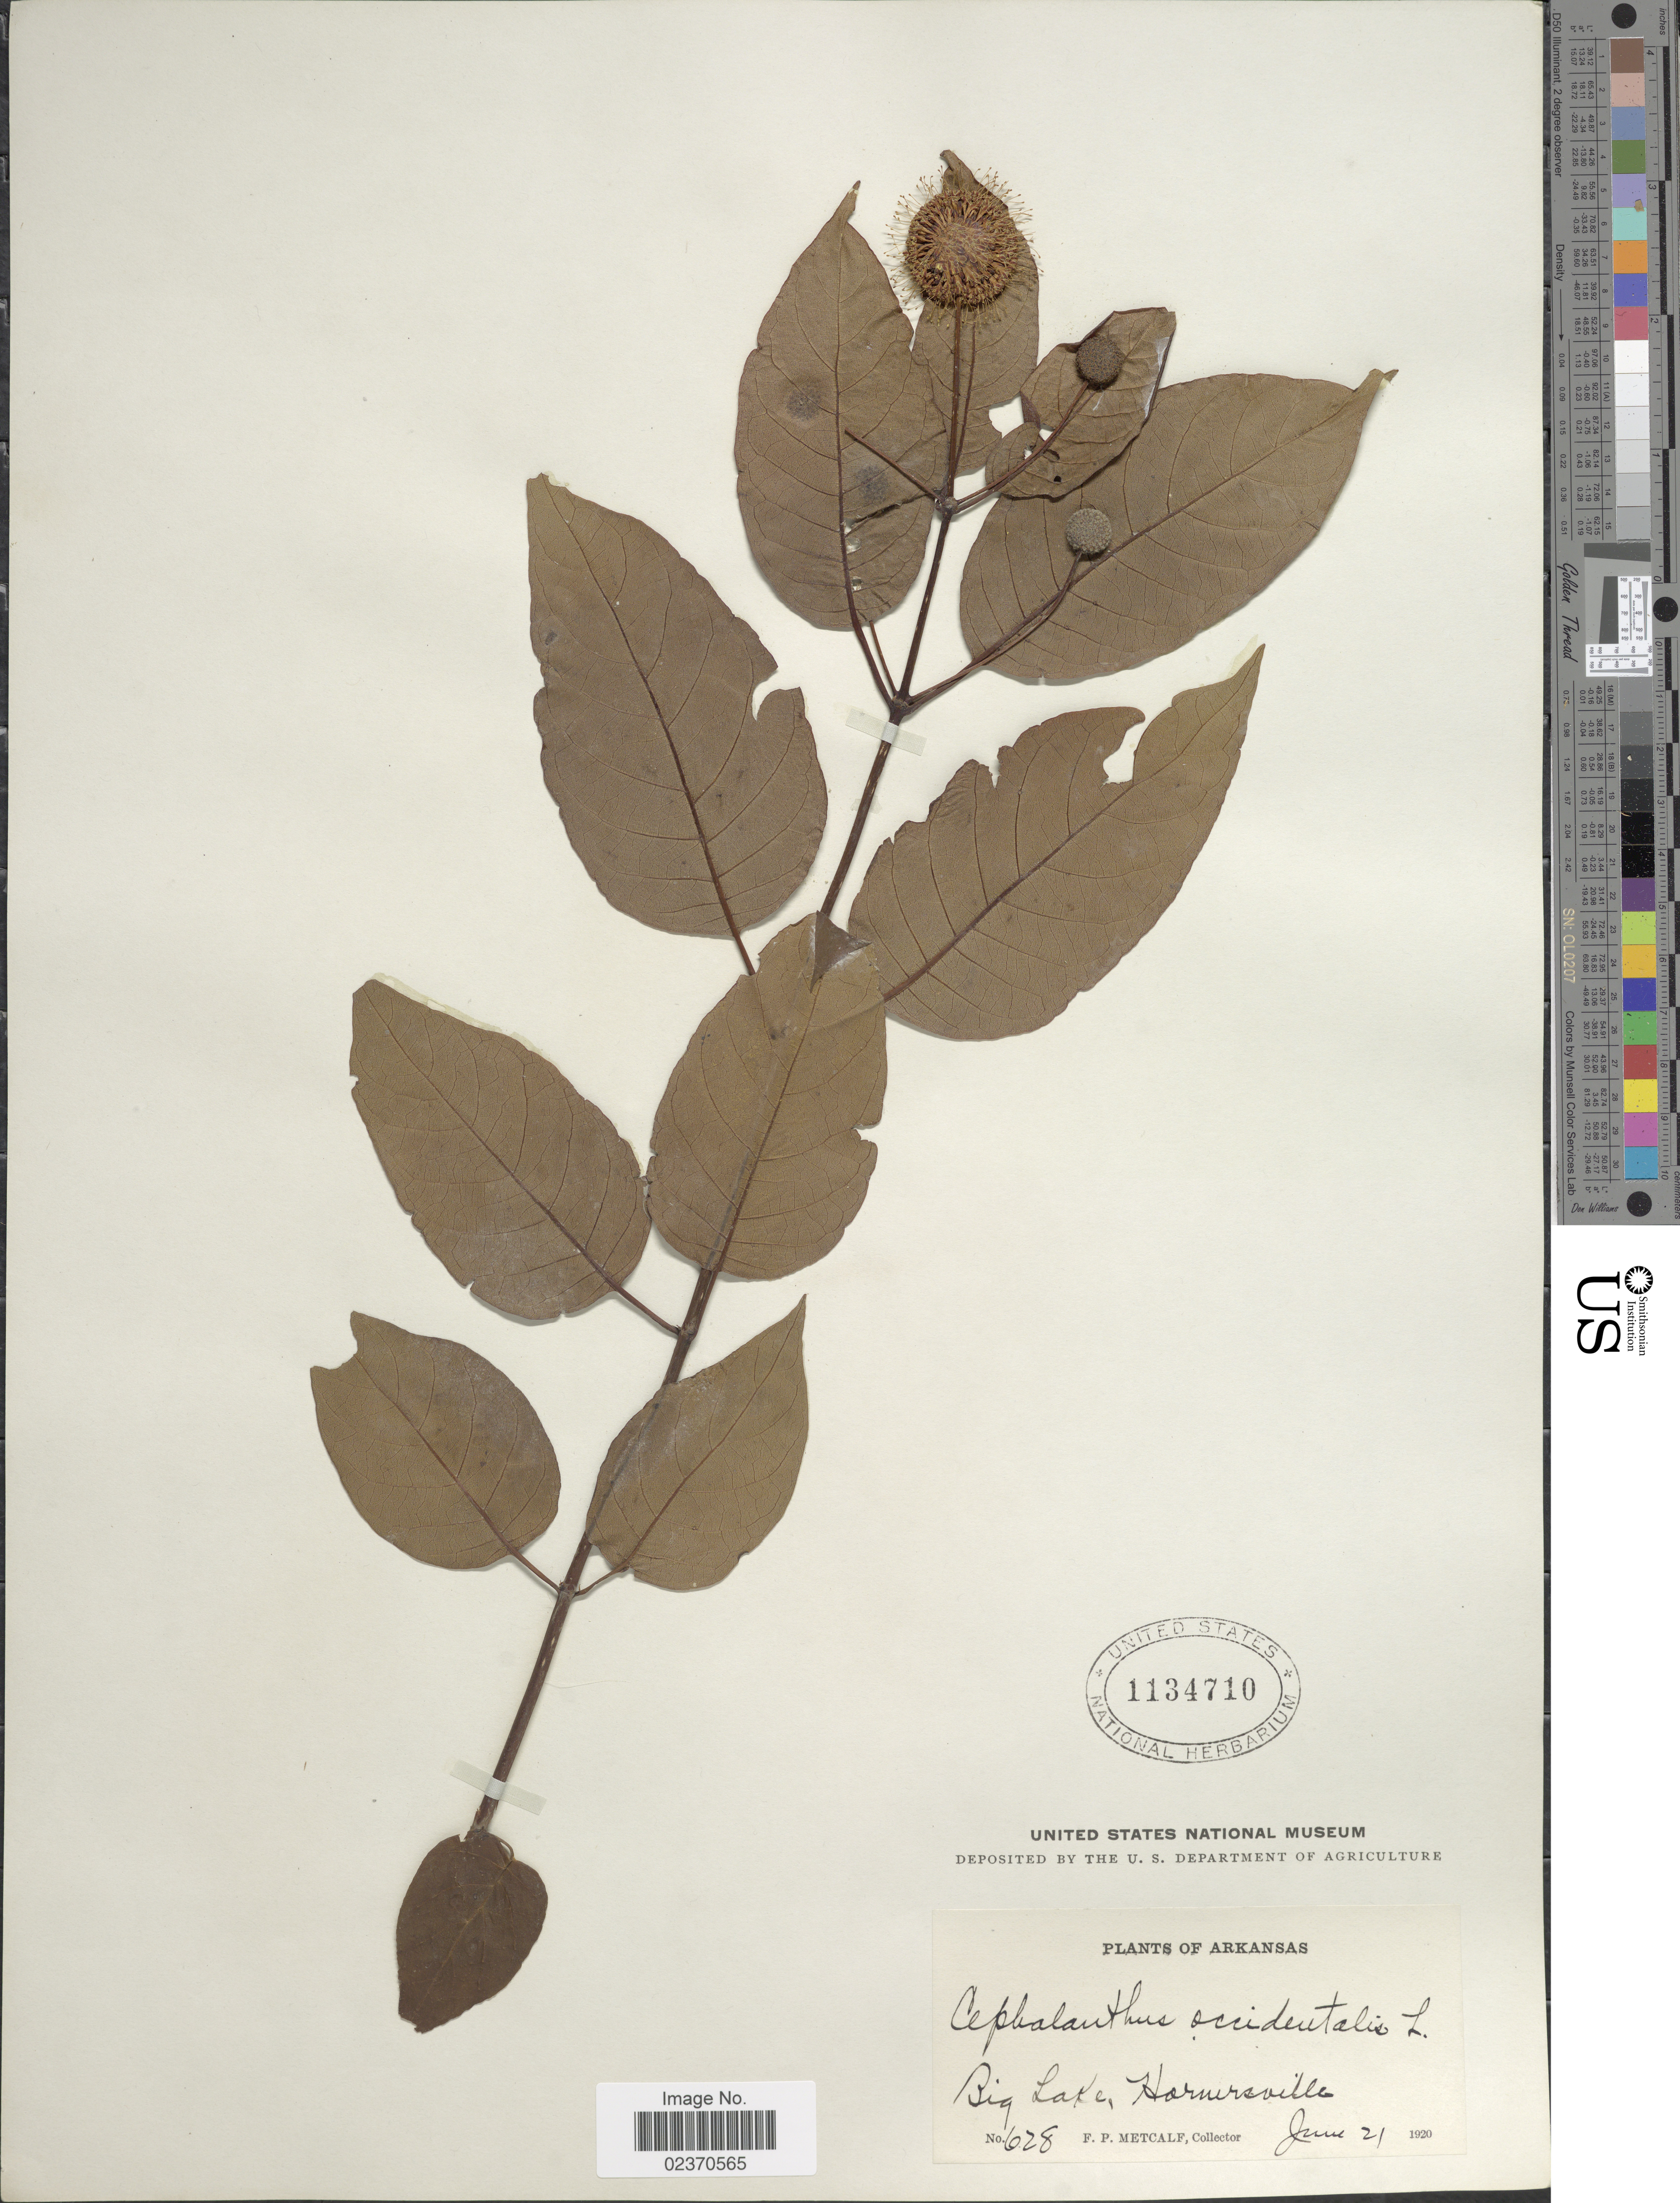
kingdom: Plantae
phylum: Tracheophyta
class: Magnoliopsida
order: Gentianales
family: Rubiaceae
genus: Cephalanthus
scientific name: Cephalanthus occidentalis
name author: L.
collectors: F. Metcalf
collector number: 628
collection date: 1920-06-21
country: United States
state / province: Arkansas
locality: Big Lake, Hornersville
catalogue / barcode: US 1134710